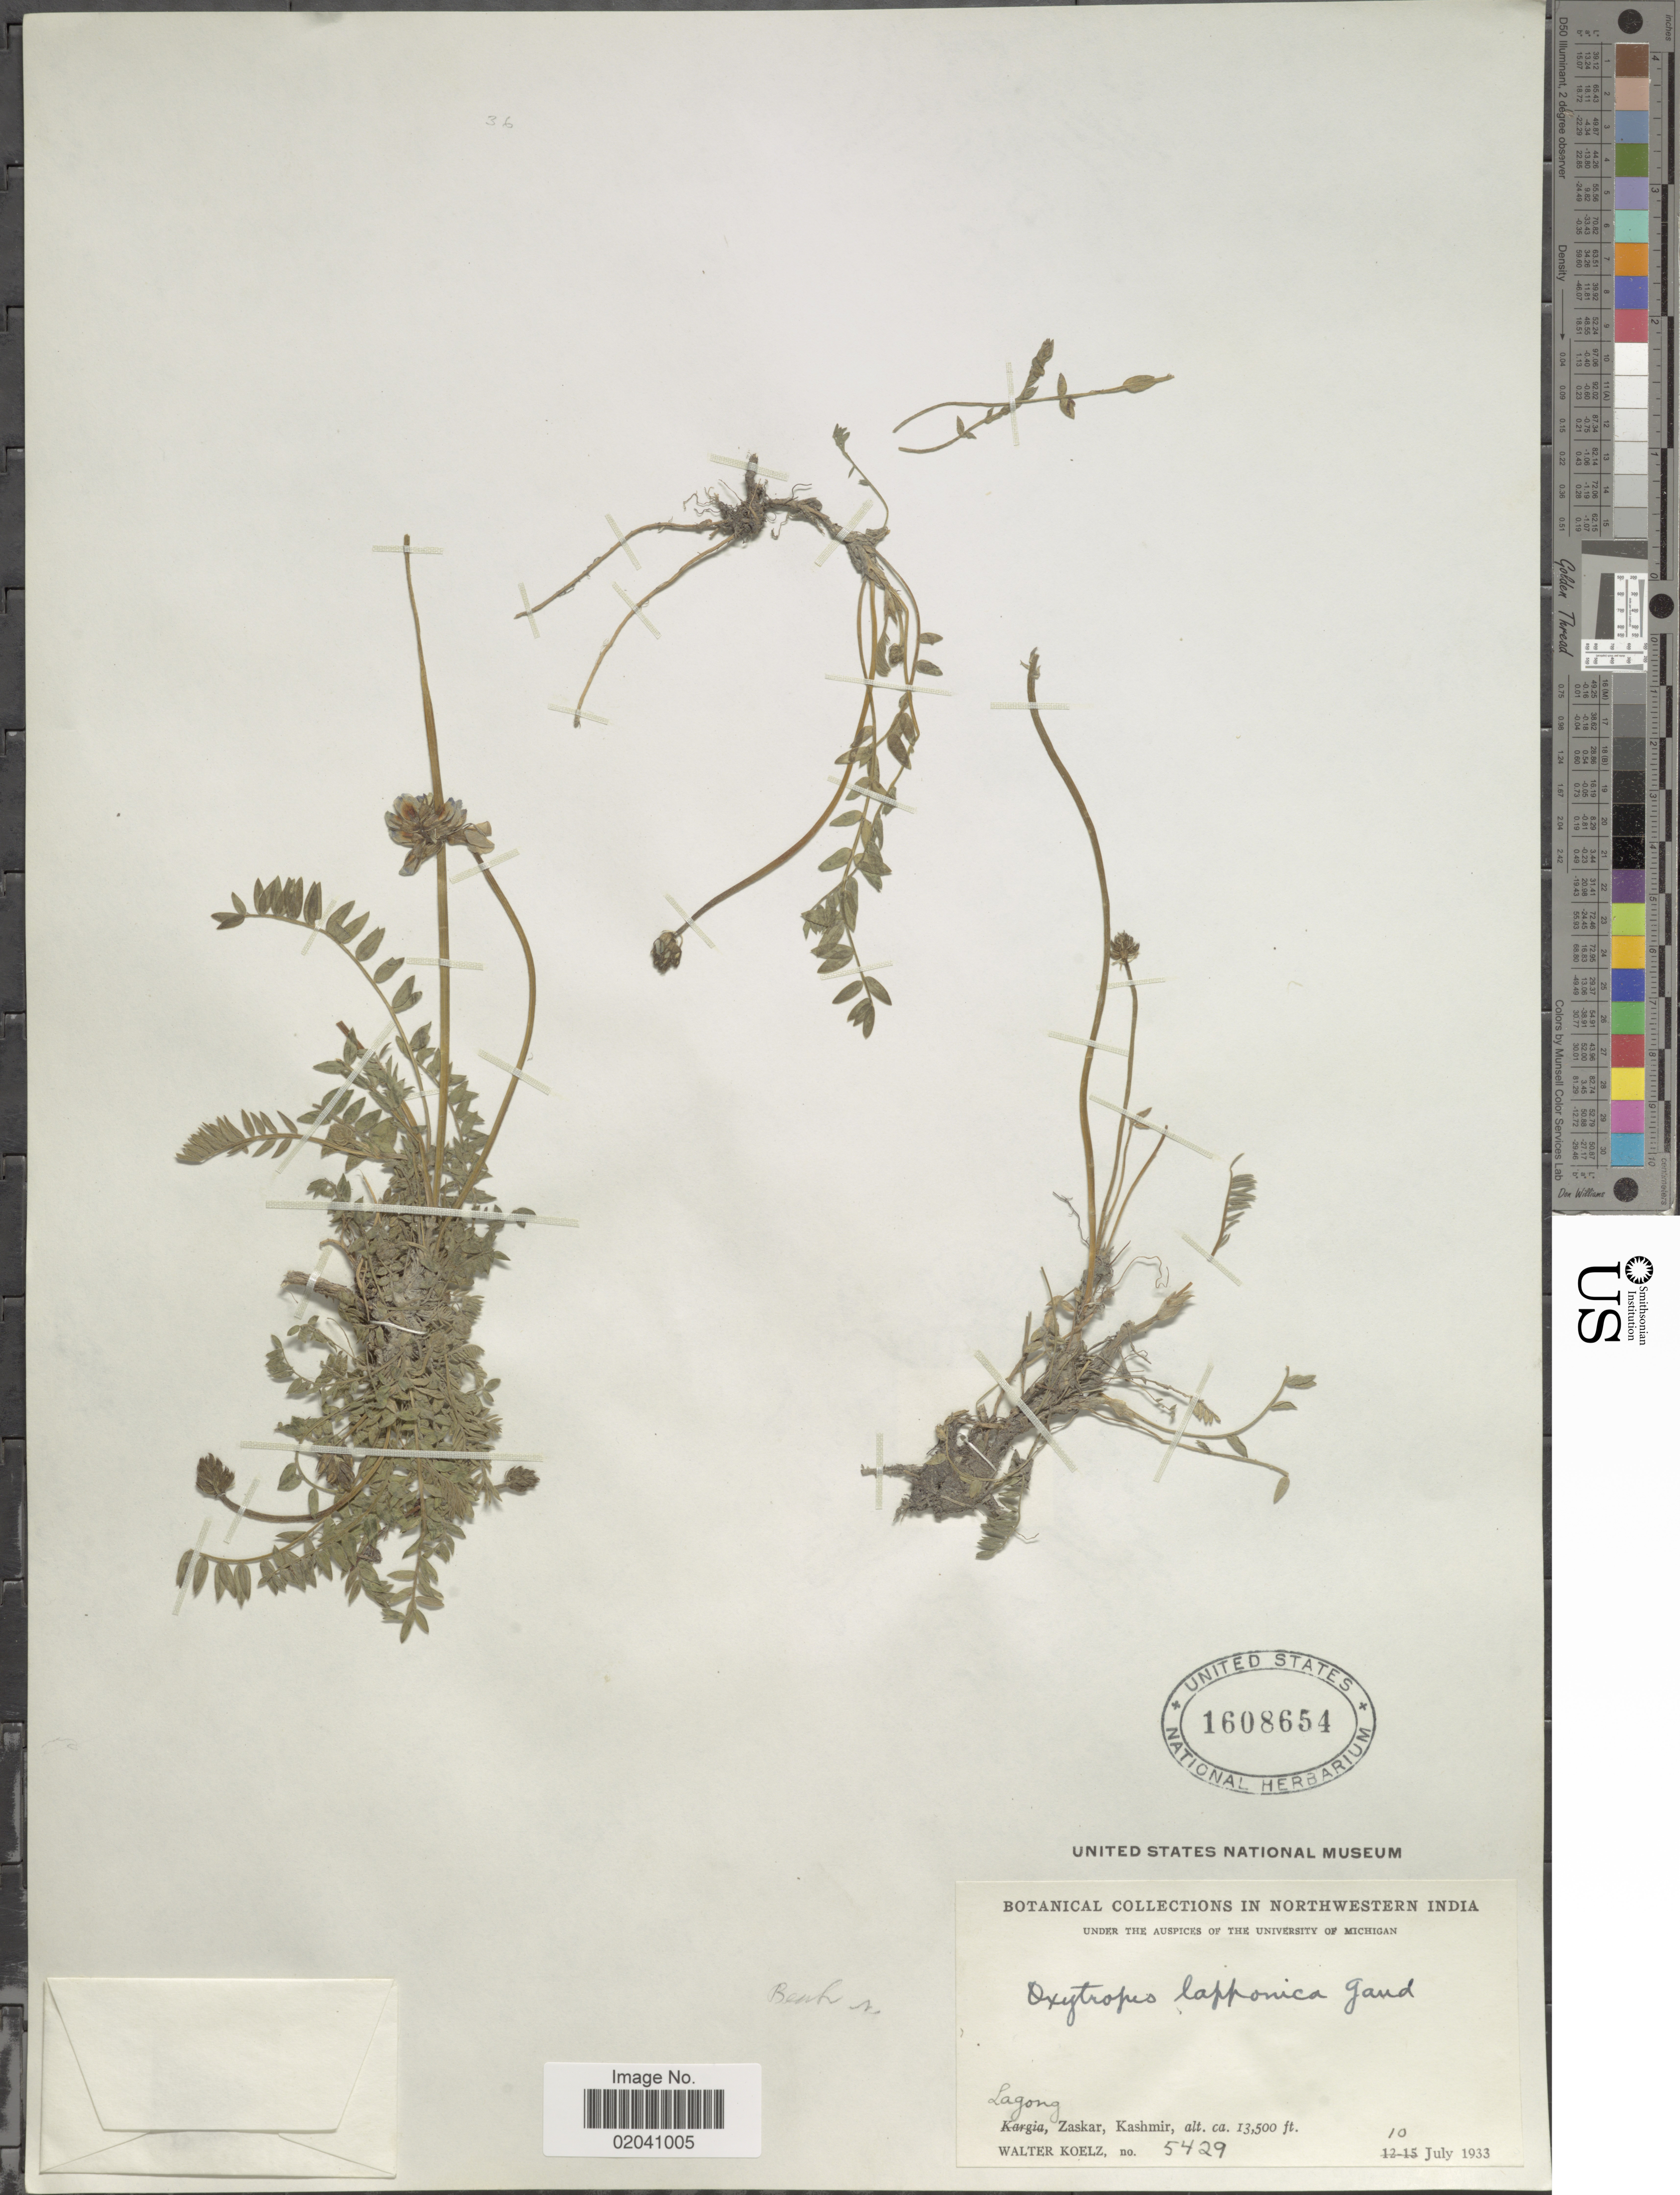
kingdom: Plantae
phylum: Tracheophyta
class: Magnoliopsida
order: Fabales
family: Fabaceae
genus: Oxytropis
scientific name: Oxytropis lapponica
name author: (Wahlenb.) Gay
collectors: W. N. Koelz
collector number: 5429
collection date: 1933-07-10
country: India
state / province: Jammu and Kashmir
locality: Northwestern India, Lagong, Zaskar, Kashmir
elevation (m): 4115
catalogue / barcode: US 1608654